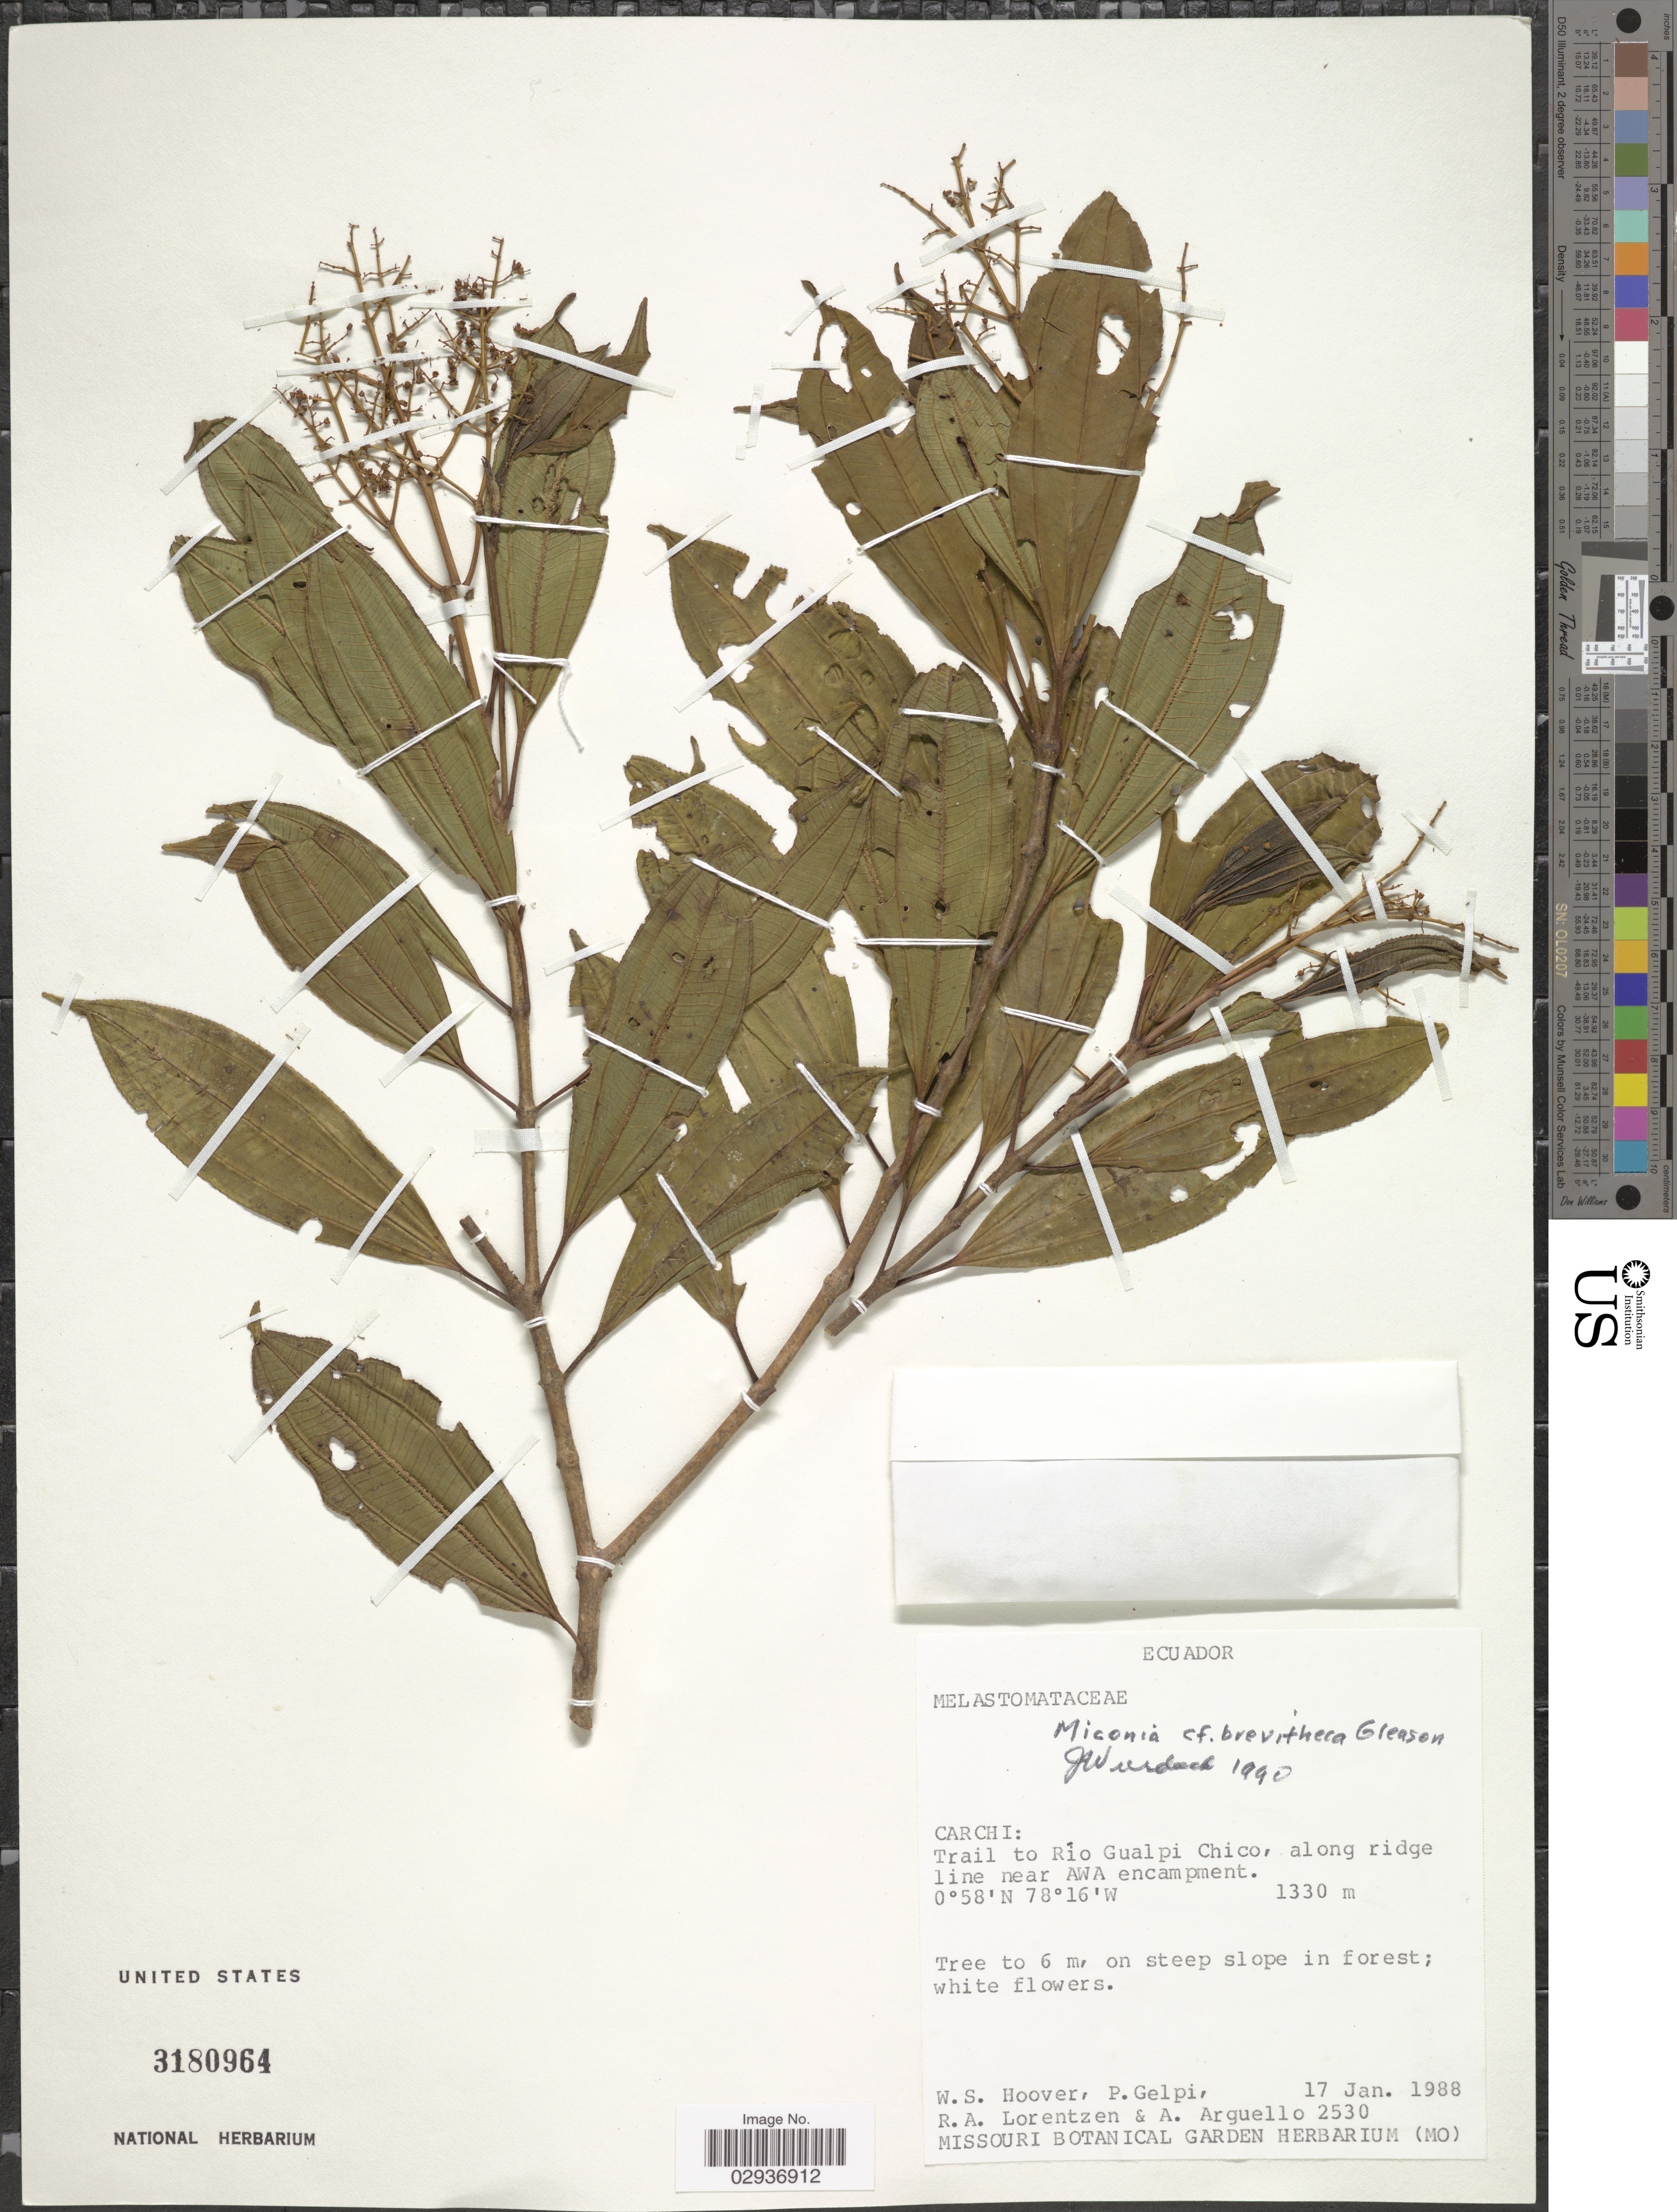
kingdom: Plantae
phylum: Tracheophyta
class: Magnoliopsida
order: Myrtales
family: Melastomataceae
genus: Miconia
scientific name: Miconia brevitheca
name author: Gleason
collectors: W. S. Hoover, P. Gelpi, R. Lorentzen & A. Arguello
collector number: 2530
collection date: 1988-01-17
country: Ecuador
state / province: Carchi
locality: Trail to Río Gualpi Chico, along ridge line near AWA encampment.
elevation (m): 1330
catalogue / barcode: US 3180964